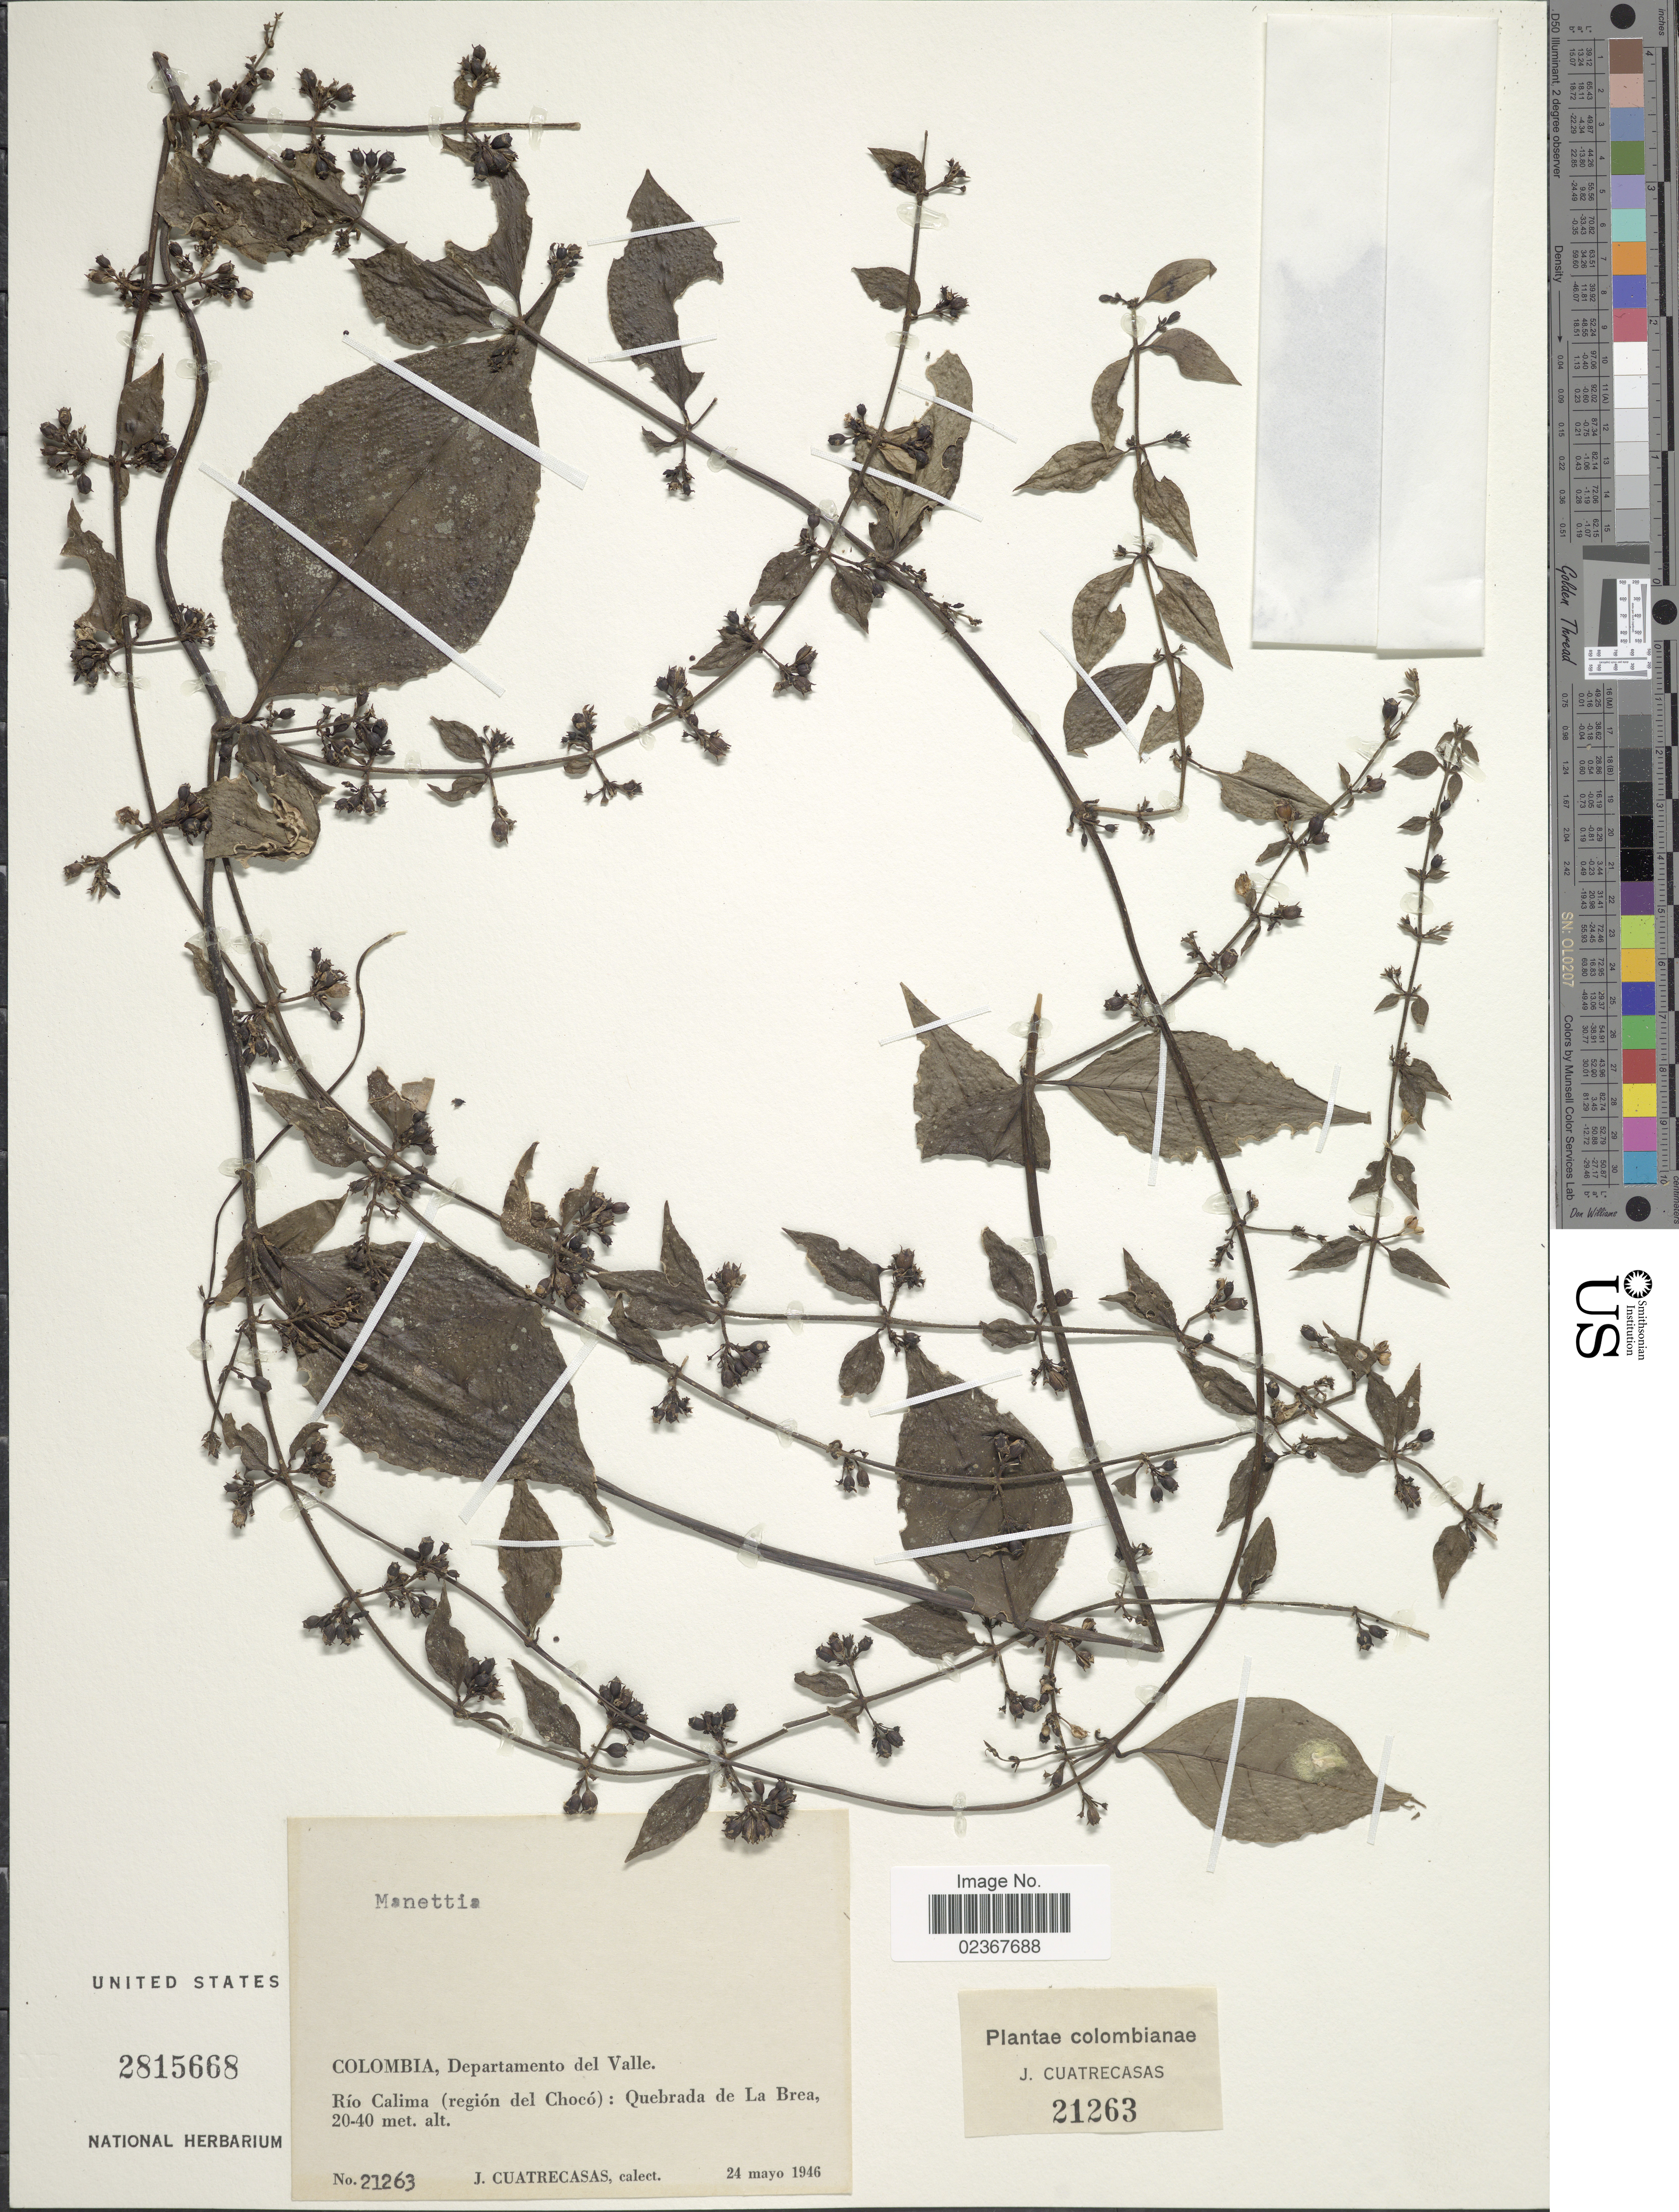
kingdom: Plantae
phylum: Tracheophyta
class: Magnoliopsida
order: Gentianales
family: Rubiaceae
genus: Manettia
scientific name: Manettia sp.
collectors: J. Cuatrecasas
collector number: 21263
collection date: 1946-05-24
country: Colombia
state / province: Valle del Cauca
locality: Departamento del Valle, Río Calima (región del Chocó): Quebrada de La Brea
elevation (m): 20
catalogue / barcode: US 2815668